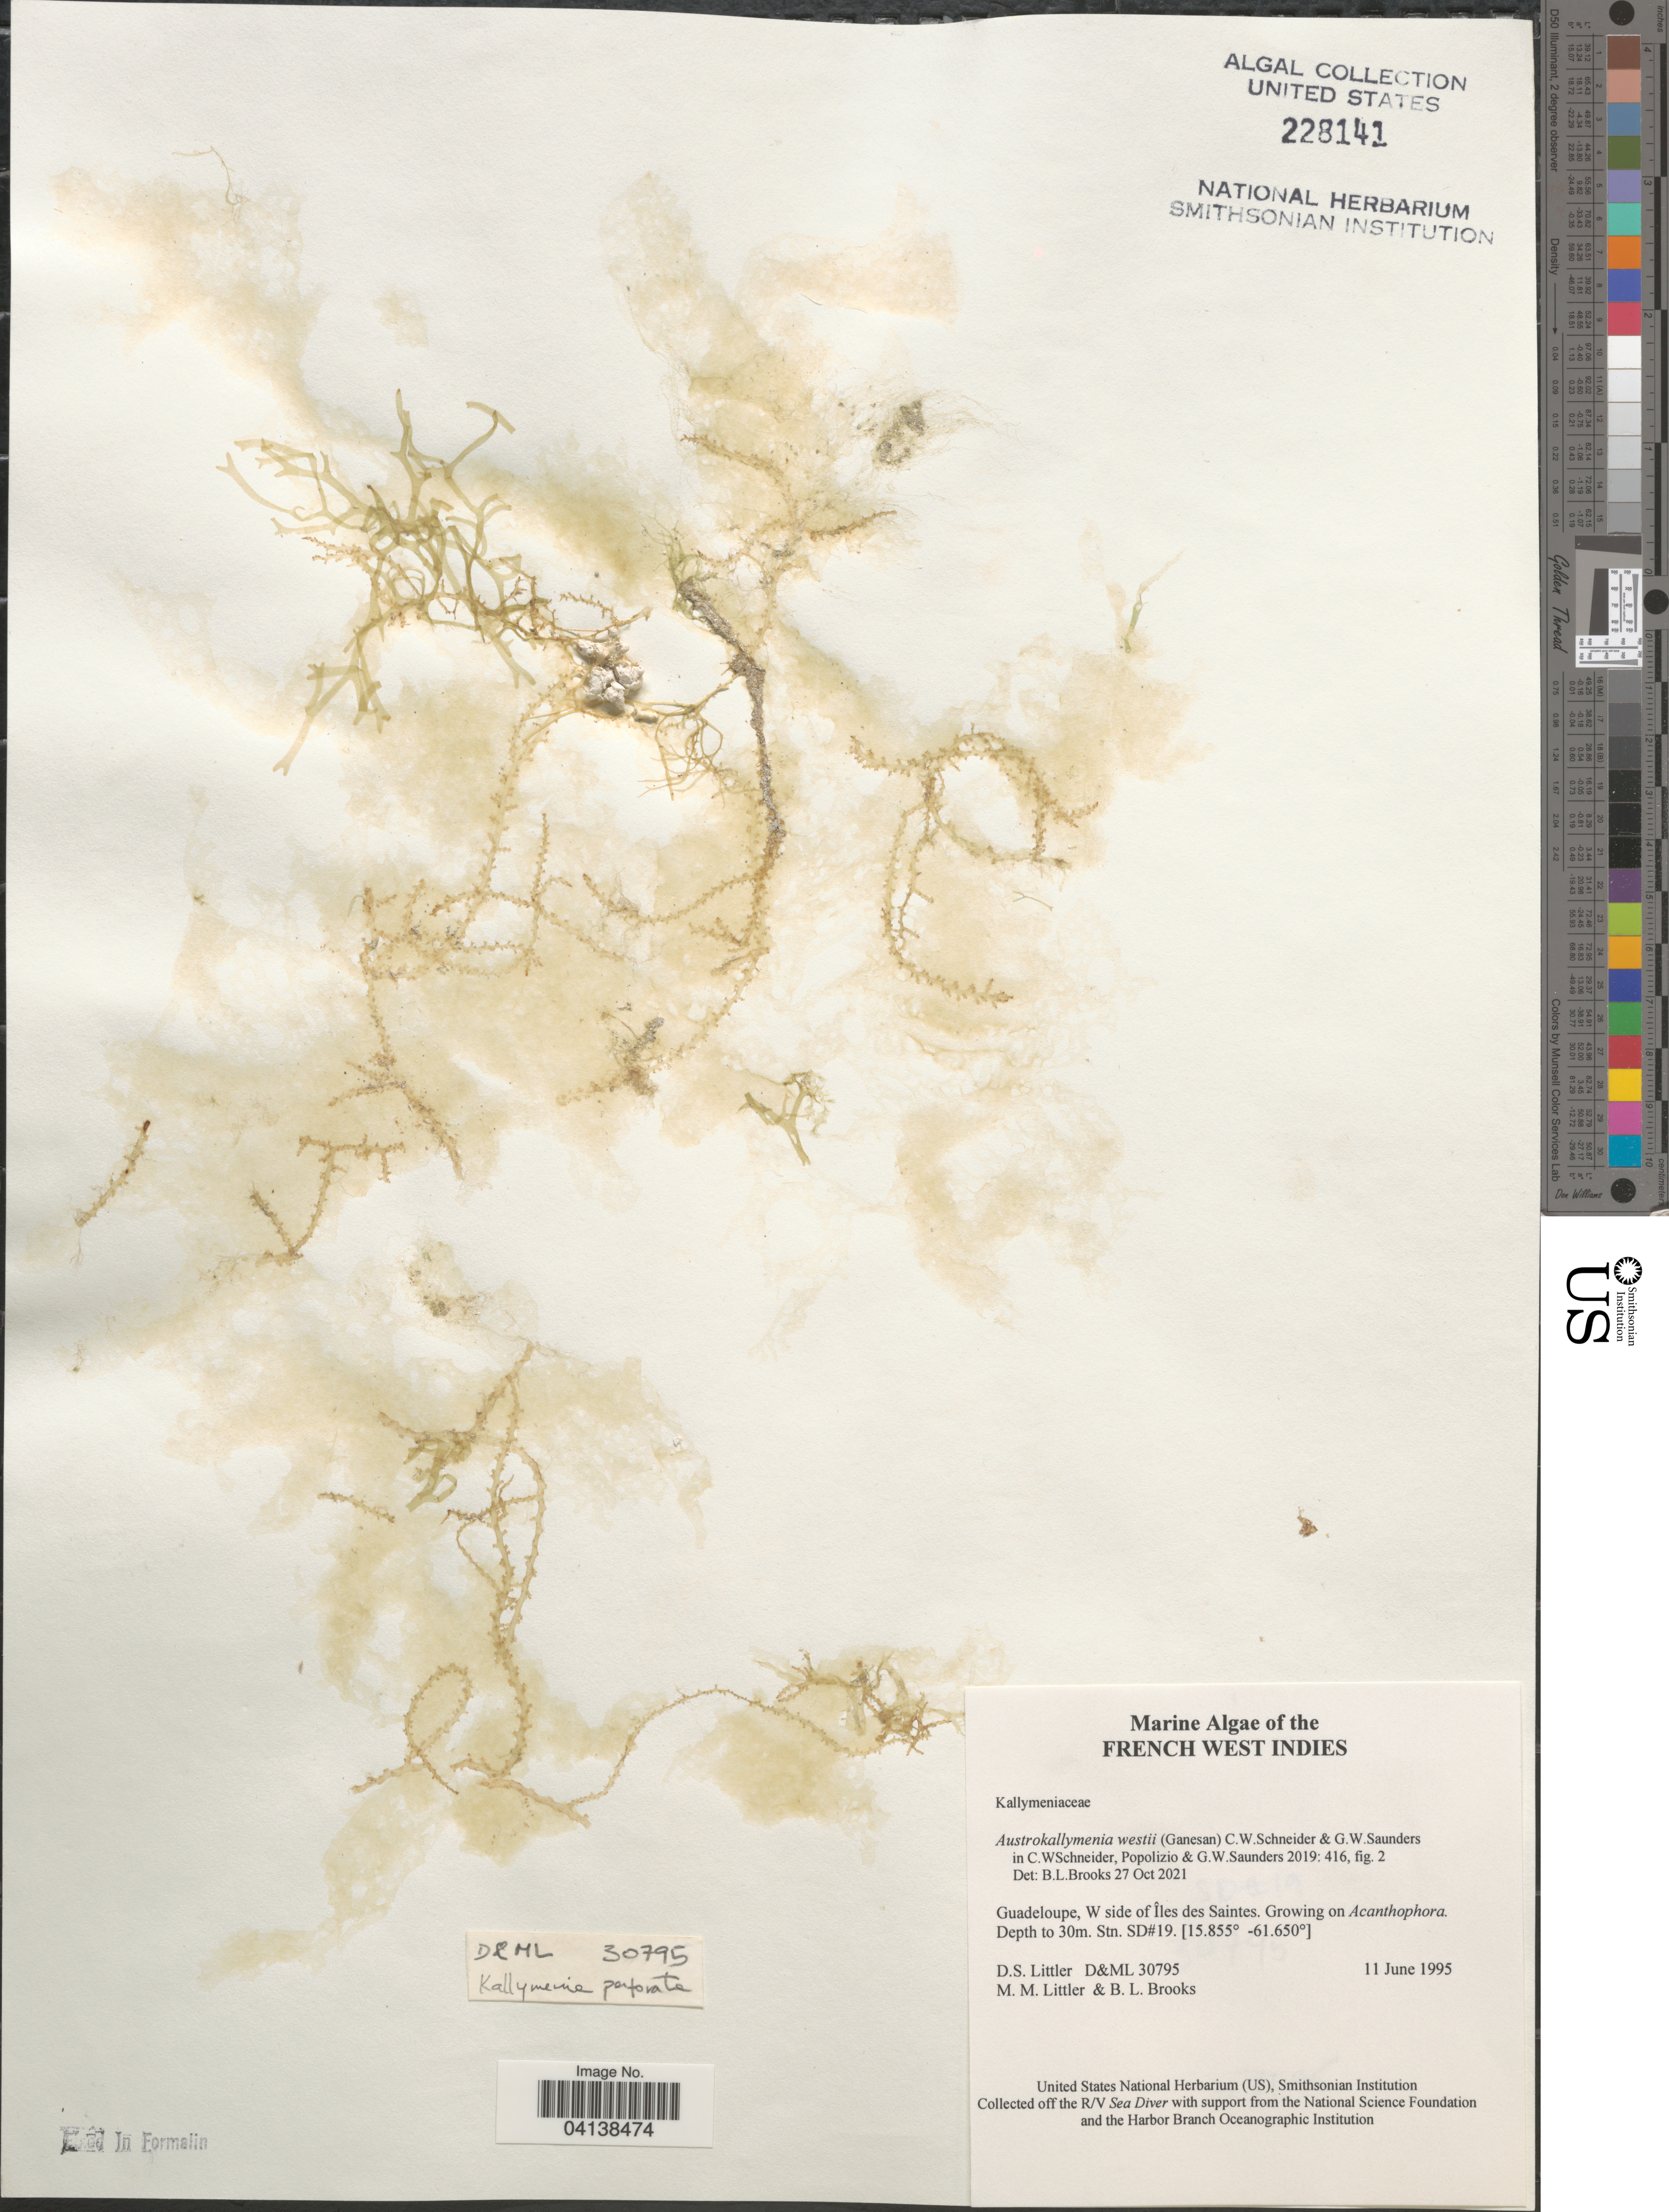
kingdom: Plantae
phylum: Rhodophyta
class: Florideophyceae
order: Gigartinales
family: Kallymeniaceae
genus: Austrokallymenia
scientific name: Austrokallymenia westii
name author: (Ganesan) C.W. Schneid. & G.W. Saunders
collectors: D. S. Littler & B. Brooks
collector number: D&ML 30795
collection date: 1995-06-11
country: Guadeloupe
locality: French West Indies. W side of Îles des Saintes. Stn. SD#19.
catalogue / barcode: US 228141